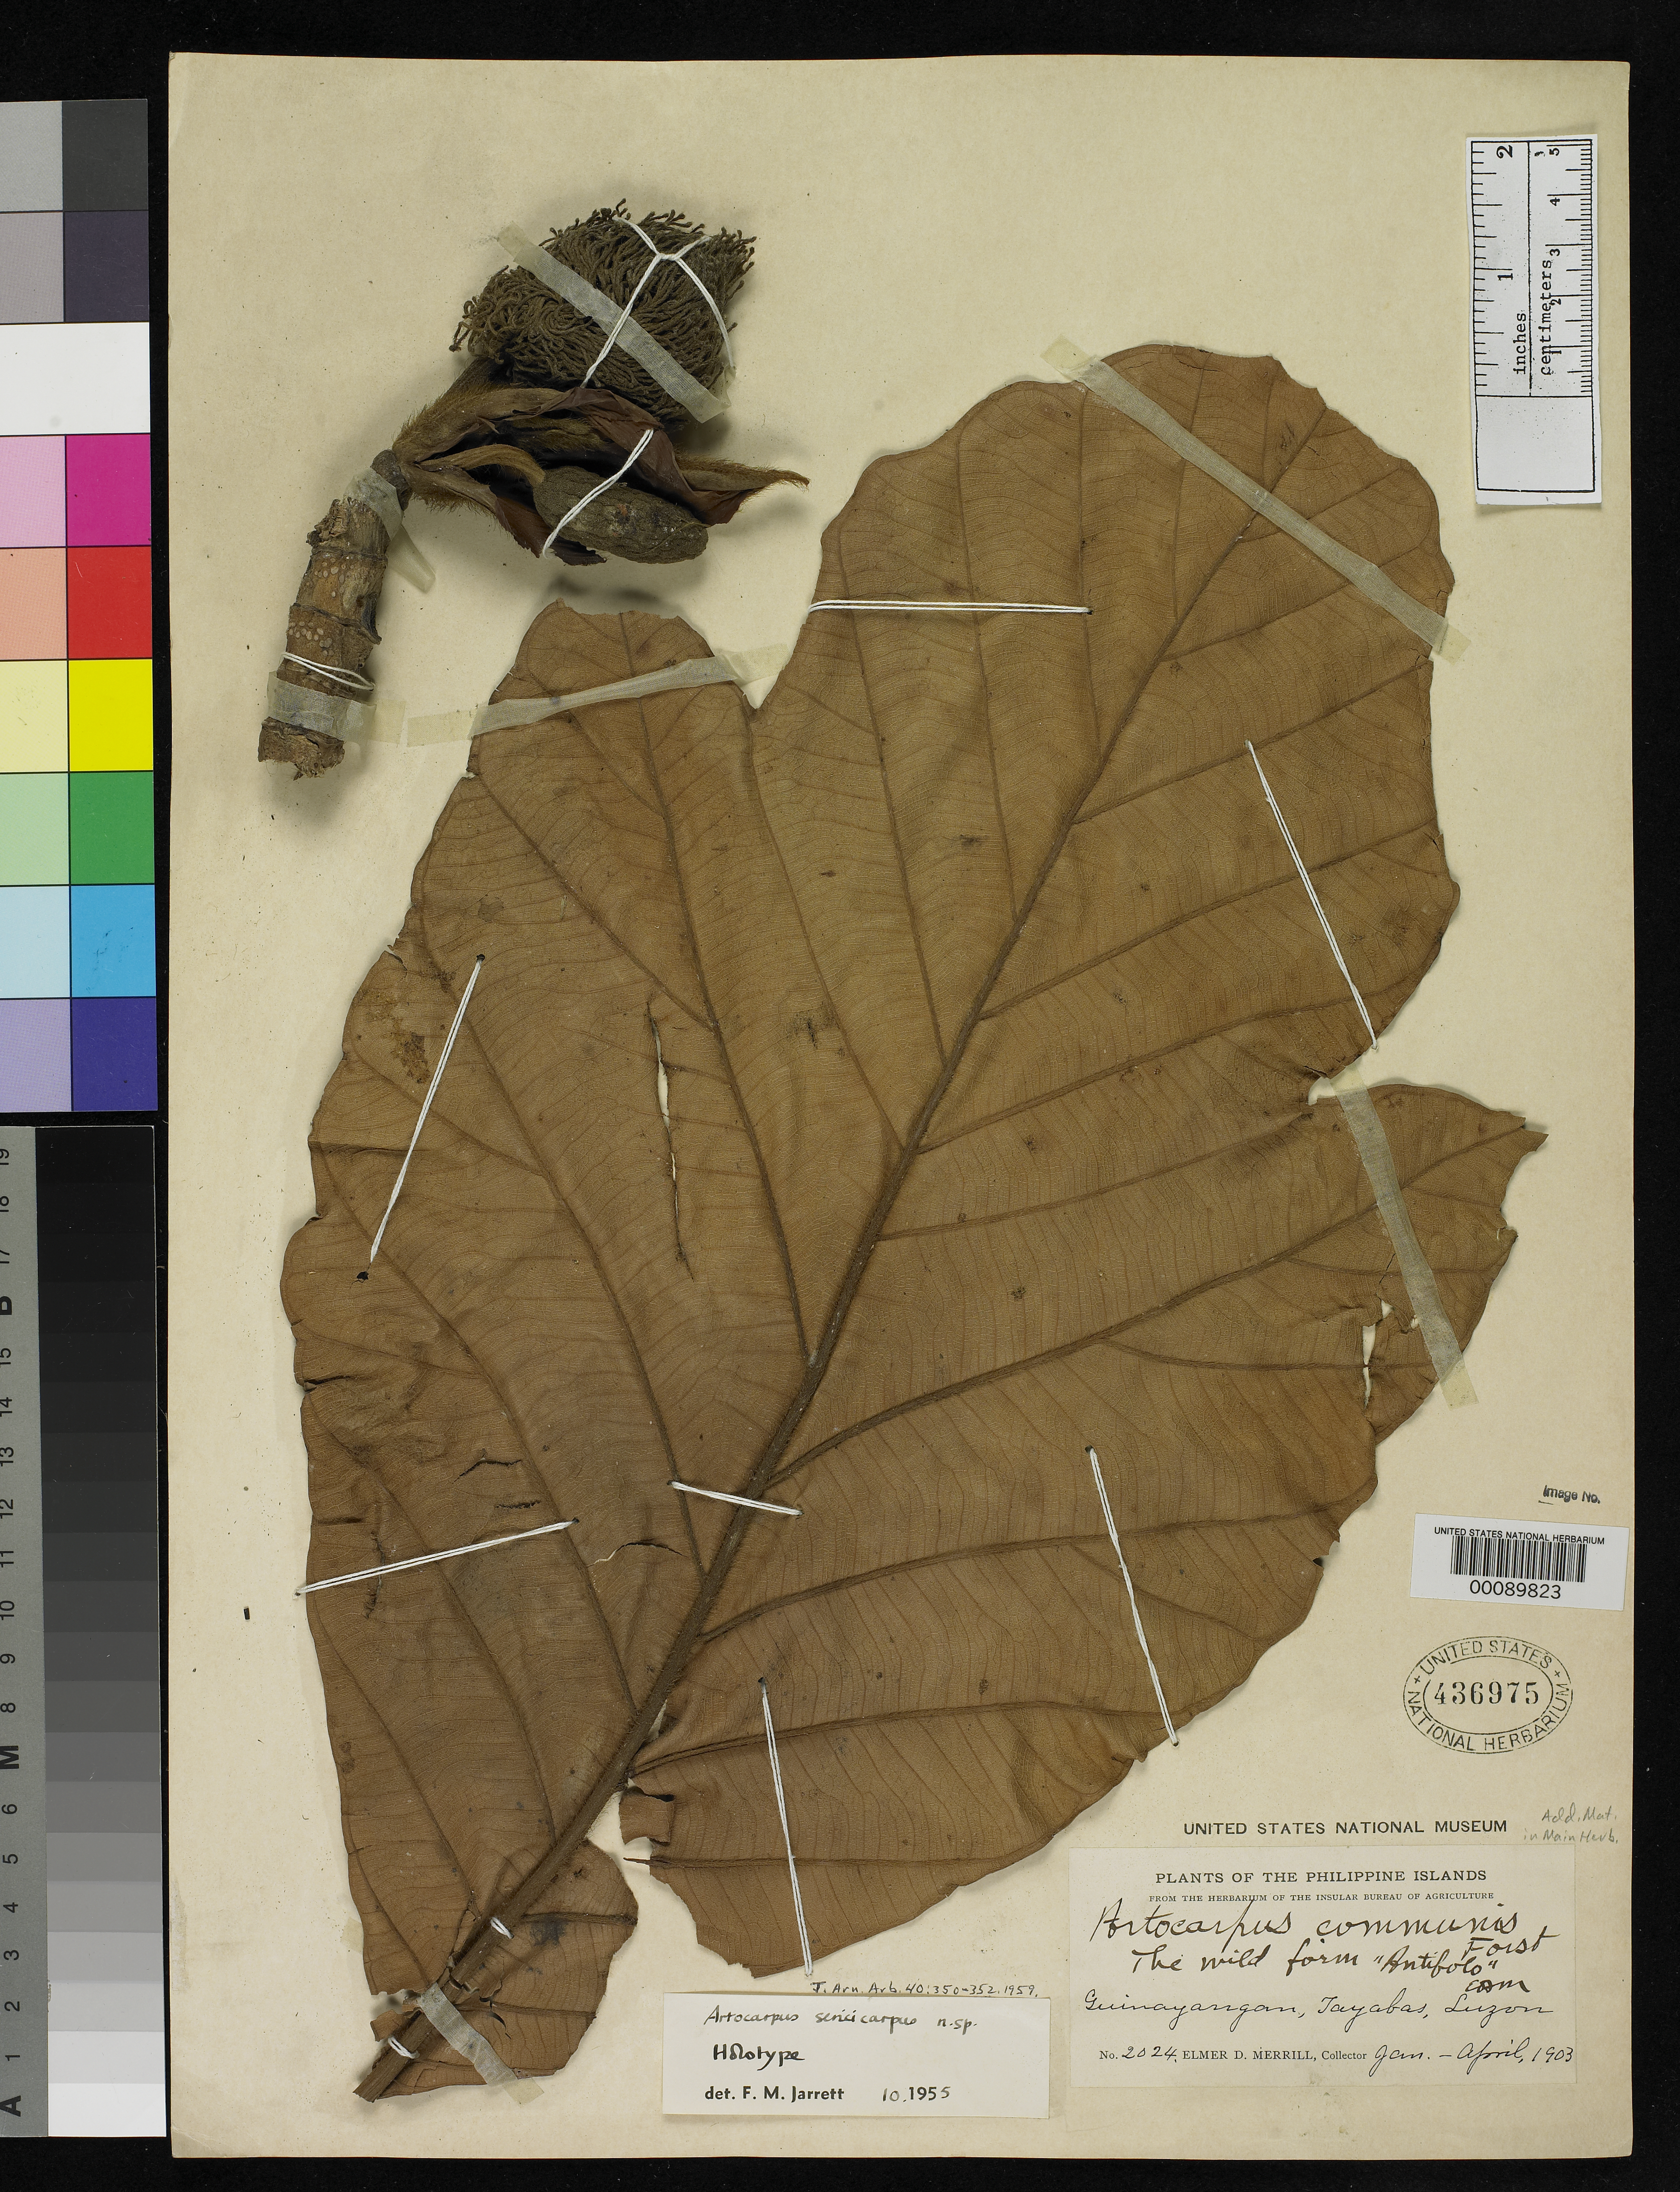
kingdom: Plantae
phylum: Tracheophyta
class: Magnoliopsida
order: Rosales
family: Moraceae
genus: Artocarpus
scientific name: Artocarpus sericicarpus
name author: F.M. Jarrett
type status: Holotype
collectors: E. D. Merrill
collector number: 2024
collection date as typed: Jan 1903 to -- Apr 1903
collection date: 1903-01/1903-04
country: Philippines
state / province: Calabarzon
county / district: Quezon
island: Luzon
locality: Guinayangan, Tayabas.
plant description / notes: This is the only sheet (of 3 consecutively numbered sheets) explicitly annotated by Jarrett as "holotype"; protologue does not cite any isotypes and she possibly considered all 3 sheets to comprise the holotype. ("Isotype" annotations added to Jarrett's annotation labels by S.F. Smith at later date.)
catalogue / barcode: US 436975